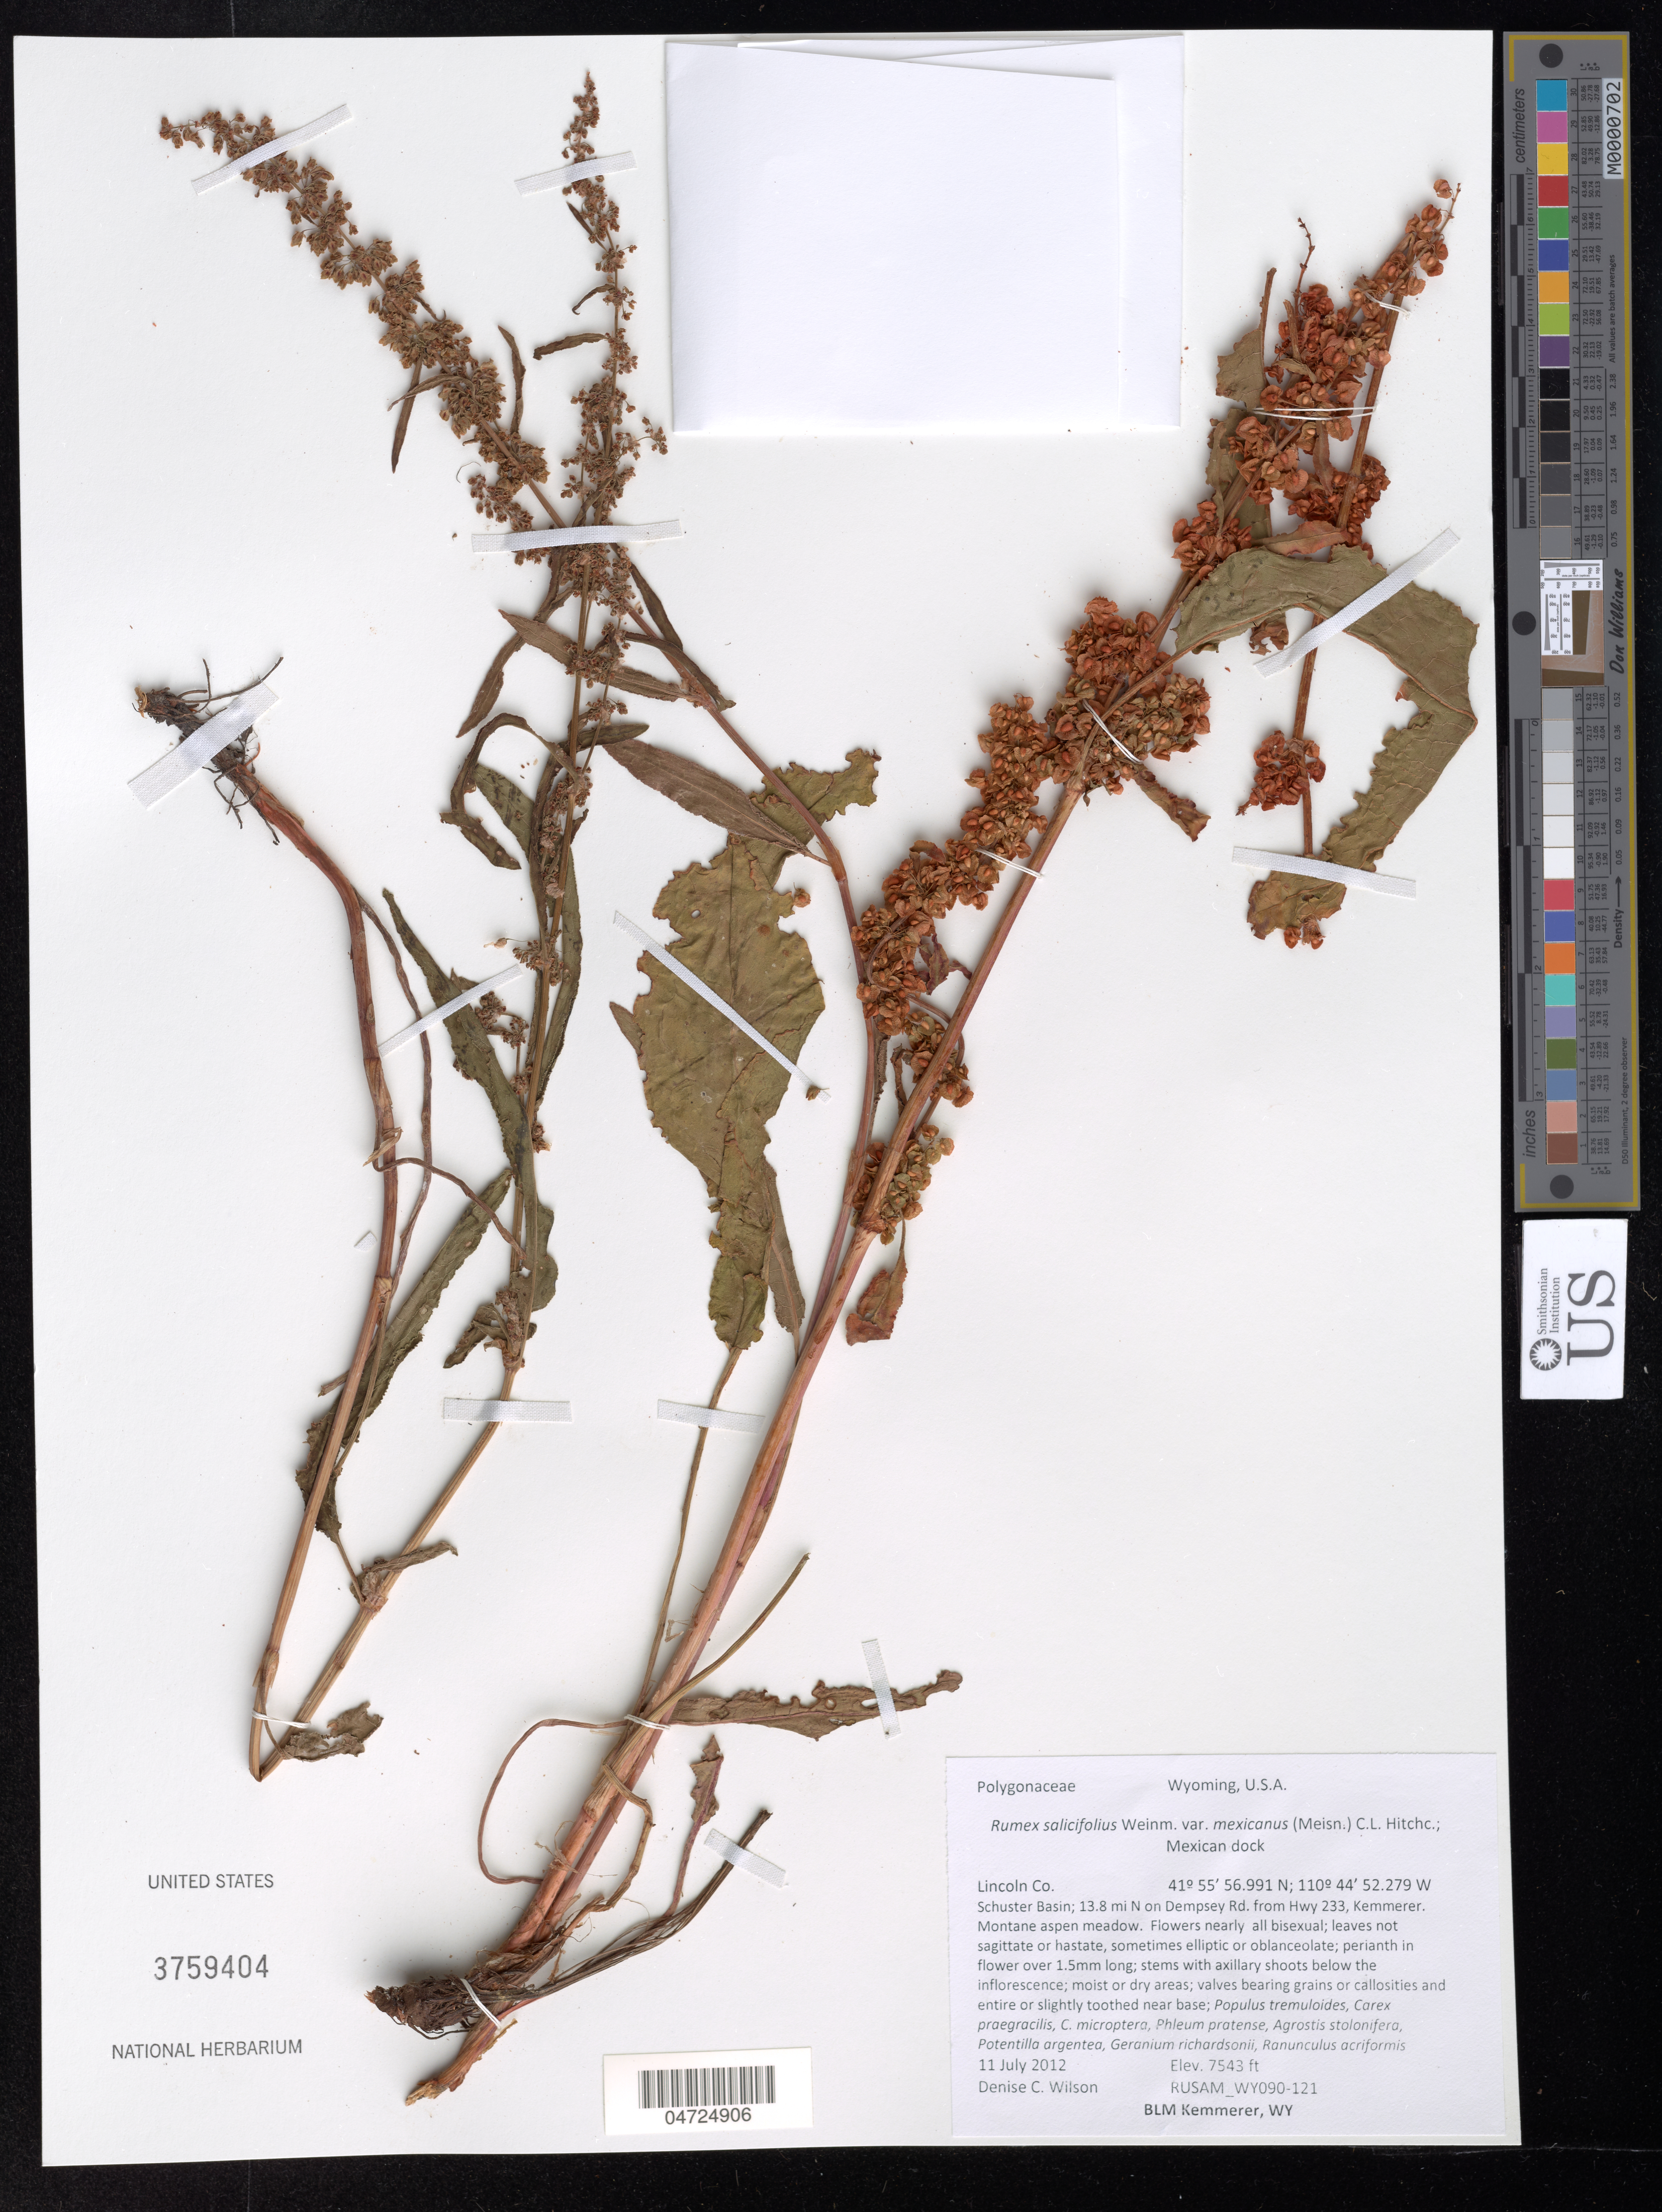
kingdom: Plantae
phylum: Tracheophyta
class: Magnoliopsida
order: Caryophyllales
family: Polygonaceae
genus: Rumex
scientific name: Rumex salicifolius var. mexicanus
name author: (Meisn.) C.L. Hitchc.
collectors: D. Wilson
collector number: RUSAM_WY090-121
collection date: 2012-07-11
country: United States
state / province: Wyoming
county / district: Lincoln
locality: Lincoln Co. Schuster Basin; 13.8 mi N on Dempsey Rd. from Hwy 233, Kemmerer.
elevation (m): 2299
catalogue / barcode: US 3759404